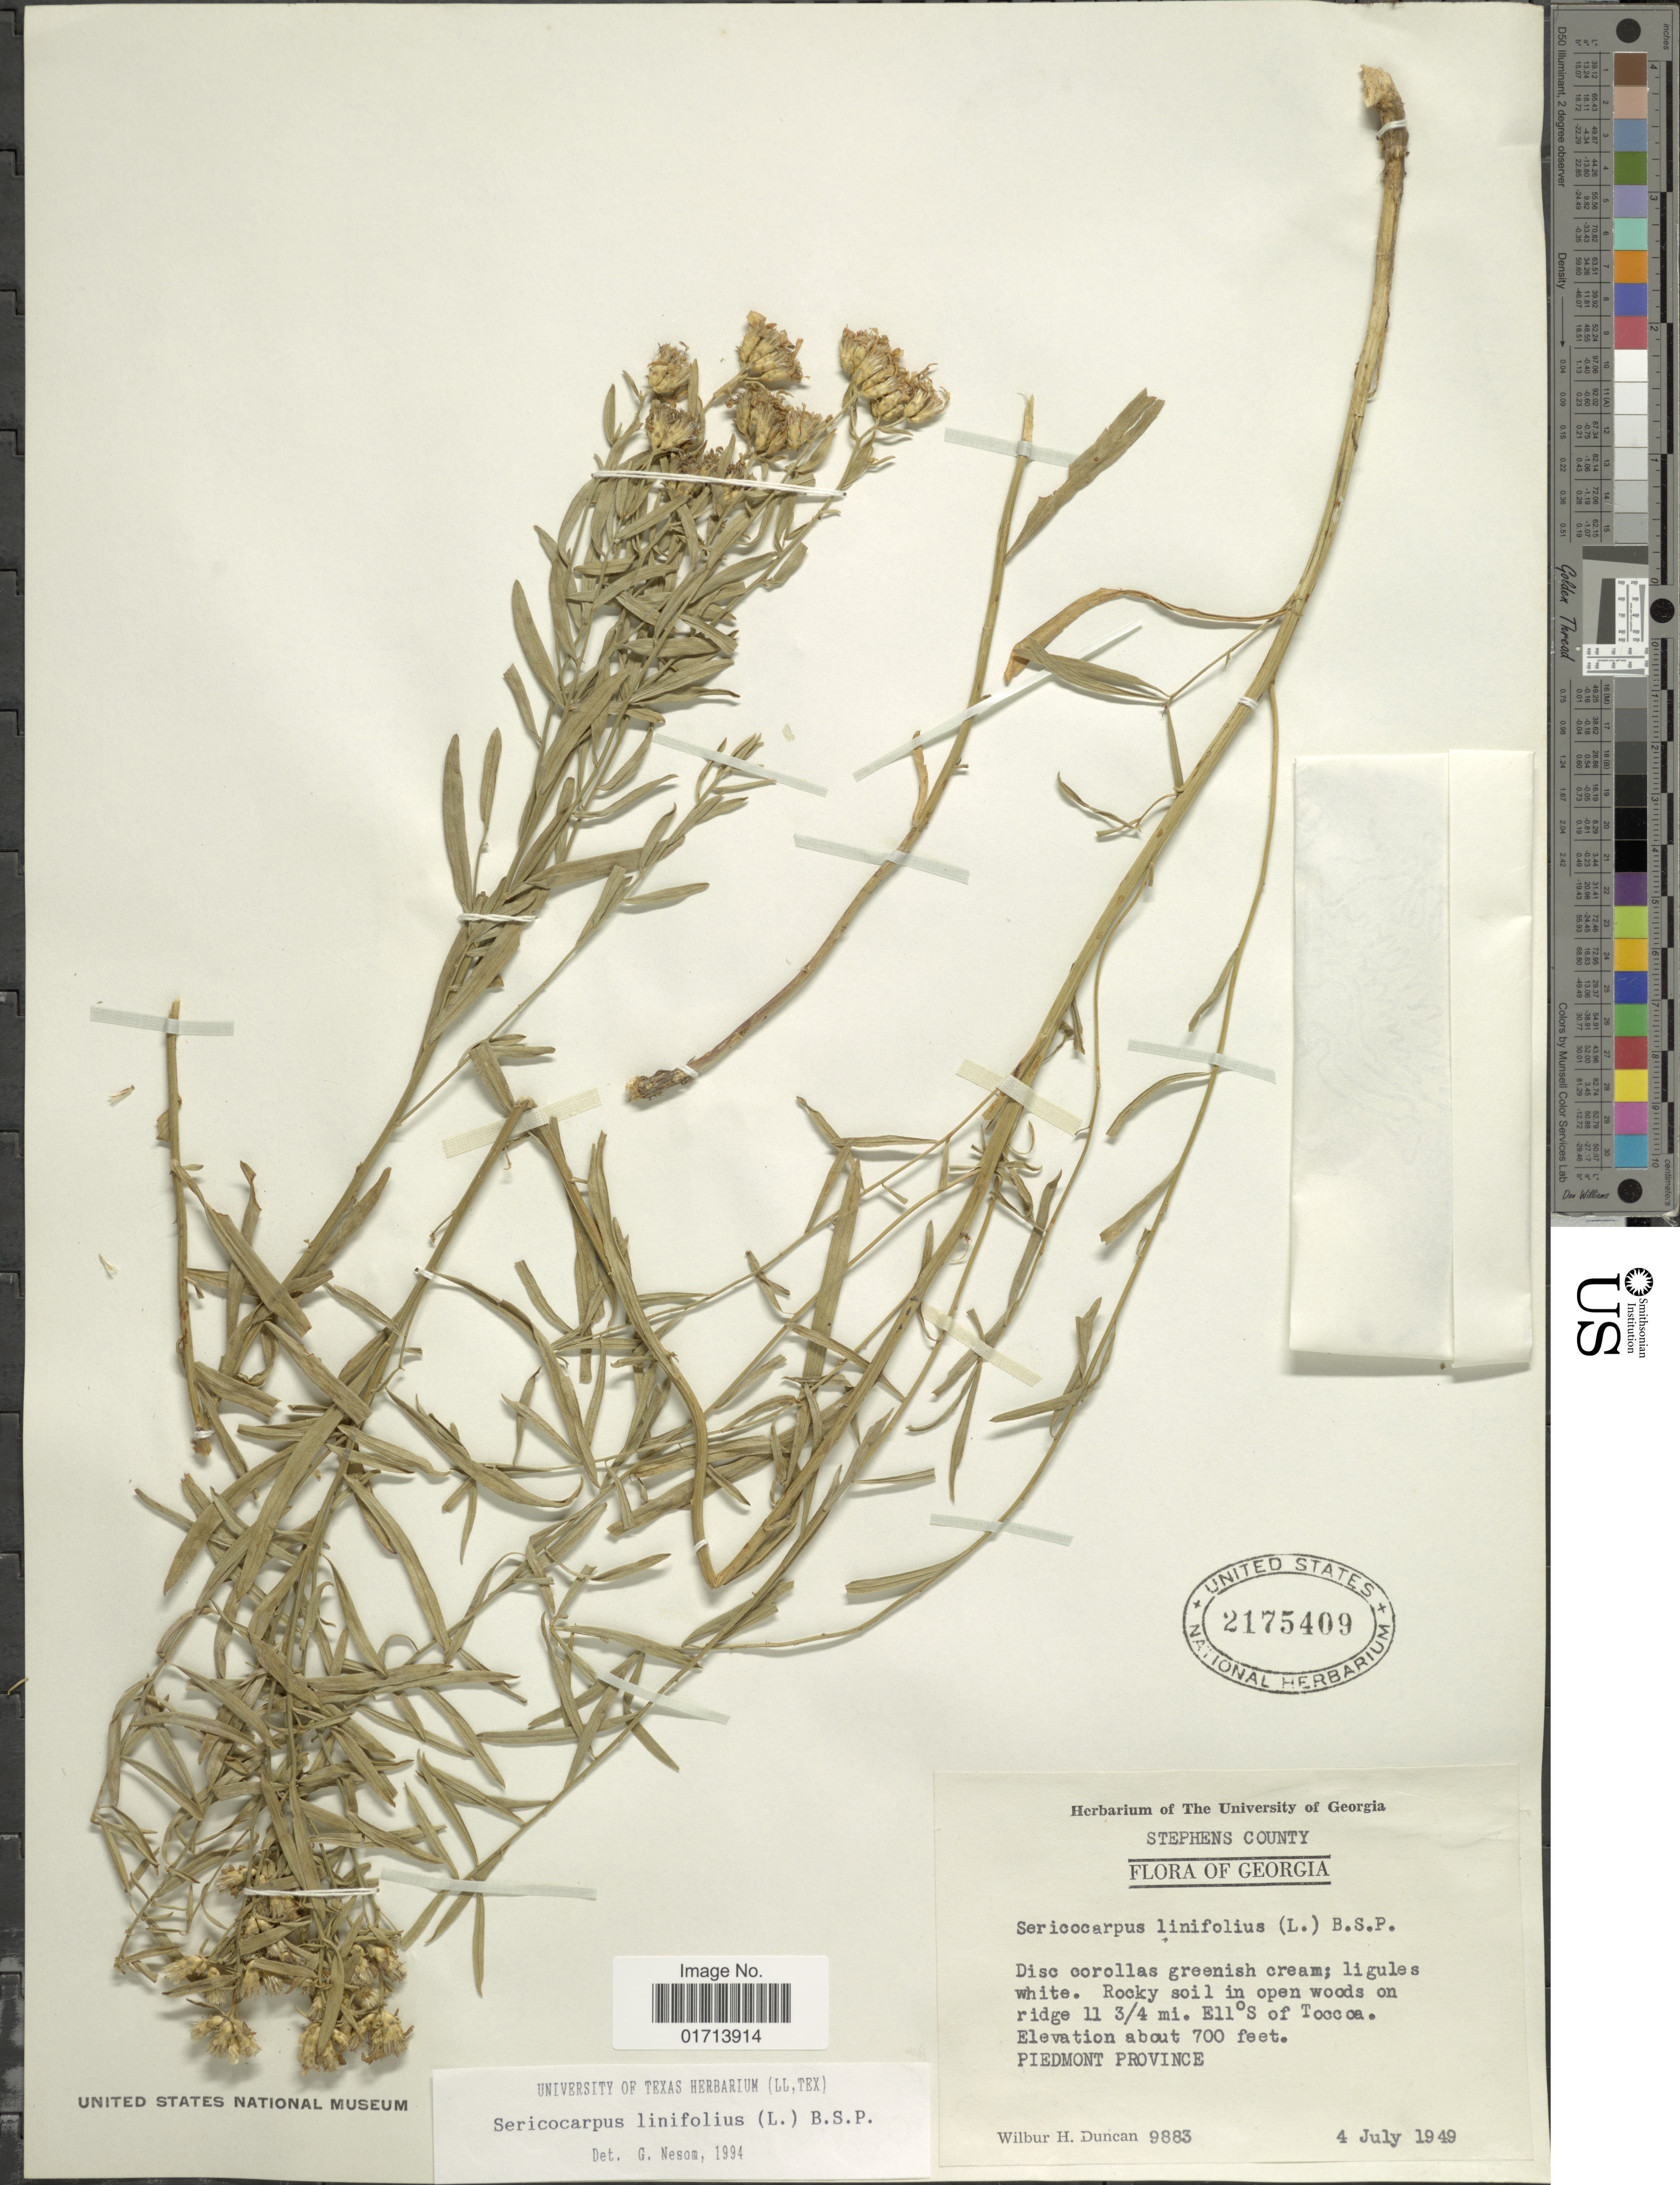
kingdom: Plantae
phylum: Tracheophyta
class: Magnoliopsida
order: Asterales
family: Asteraceae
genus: Sericocarpus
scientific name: Sericocarpus linifolius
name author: (L.) Britton, Stearns & Poggenb.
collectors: W. H. Duncan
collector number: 9883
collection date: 1949-07-04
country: United States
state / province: Georgia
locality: Stephens County, on ridge 11 3/4 mi. Ell S of Tocca, Piedmont Province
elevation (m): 213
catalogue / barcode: US 2175409